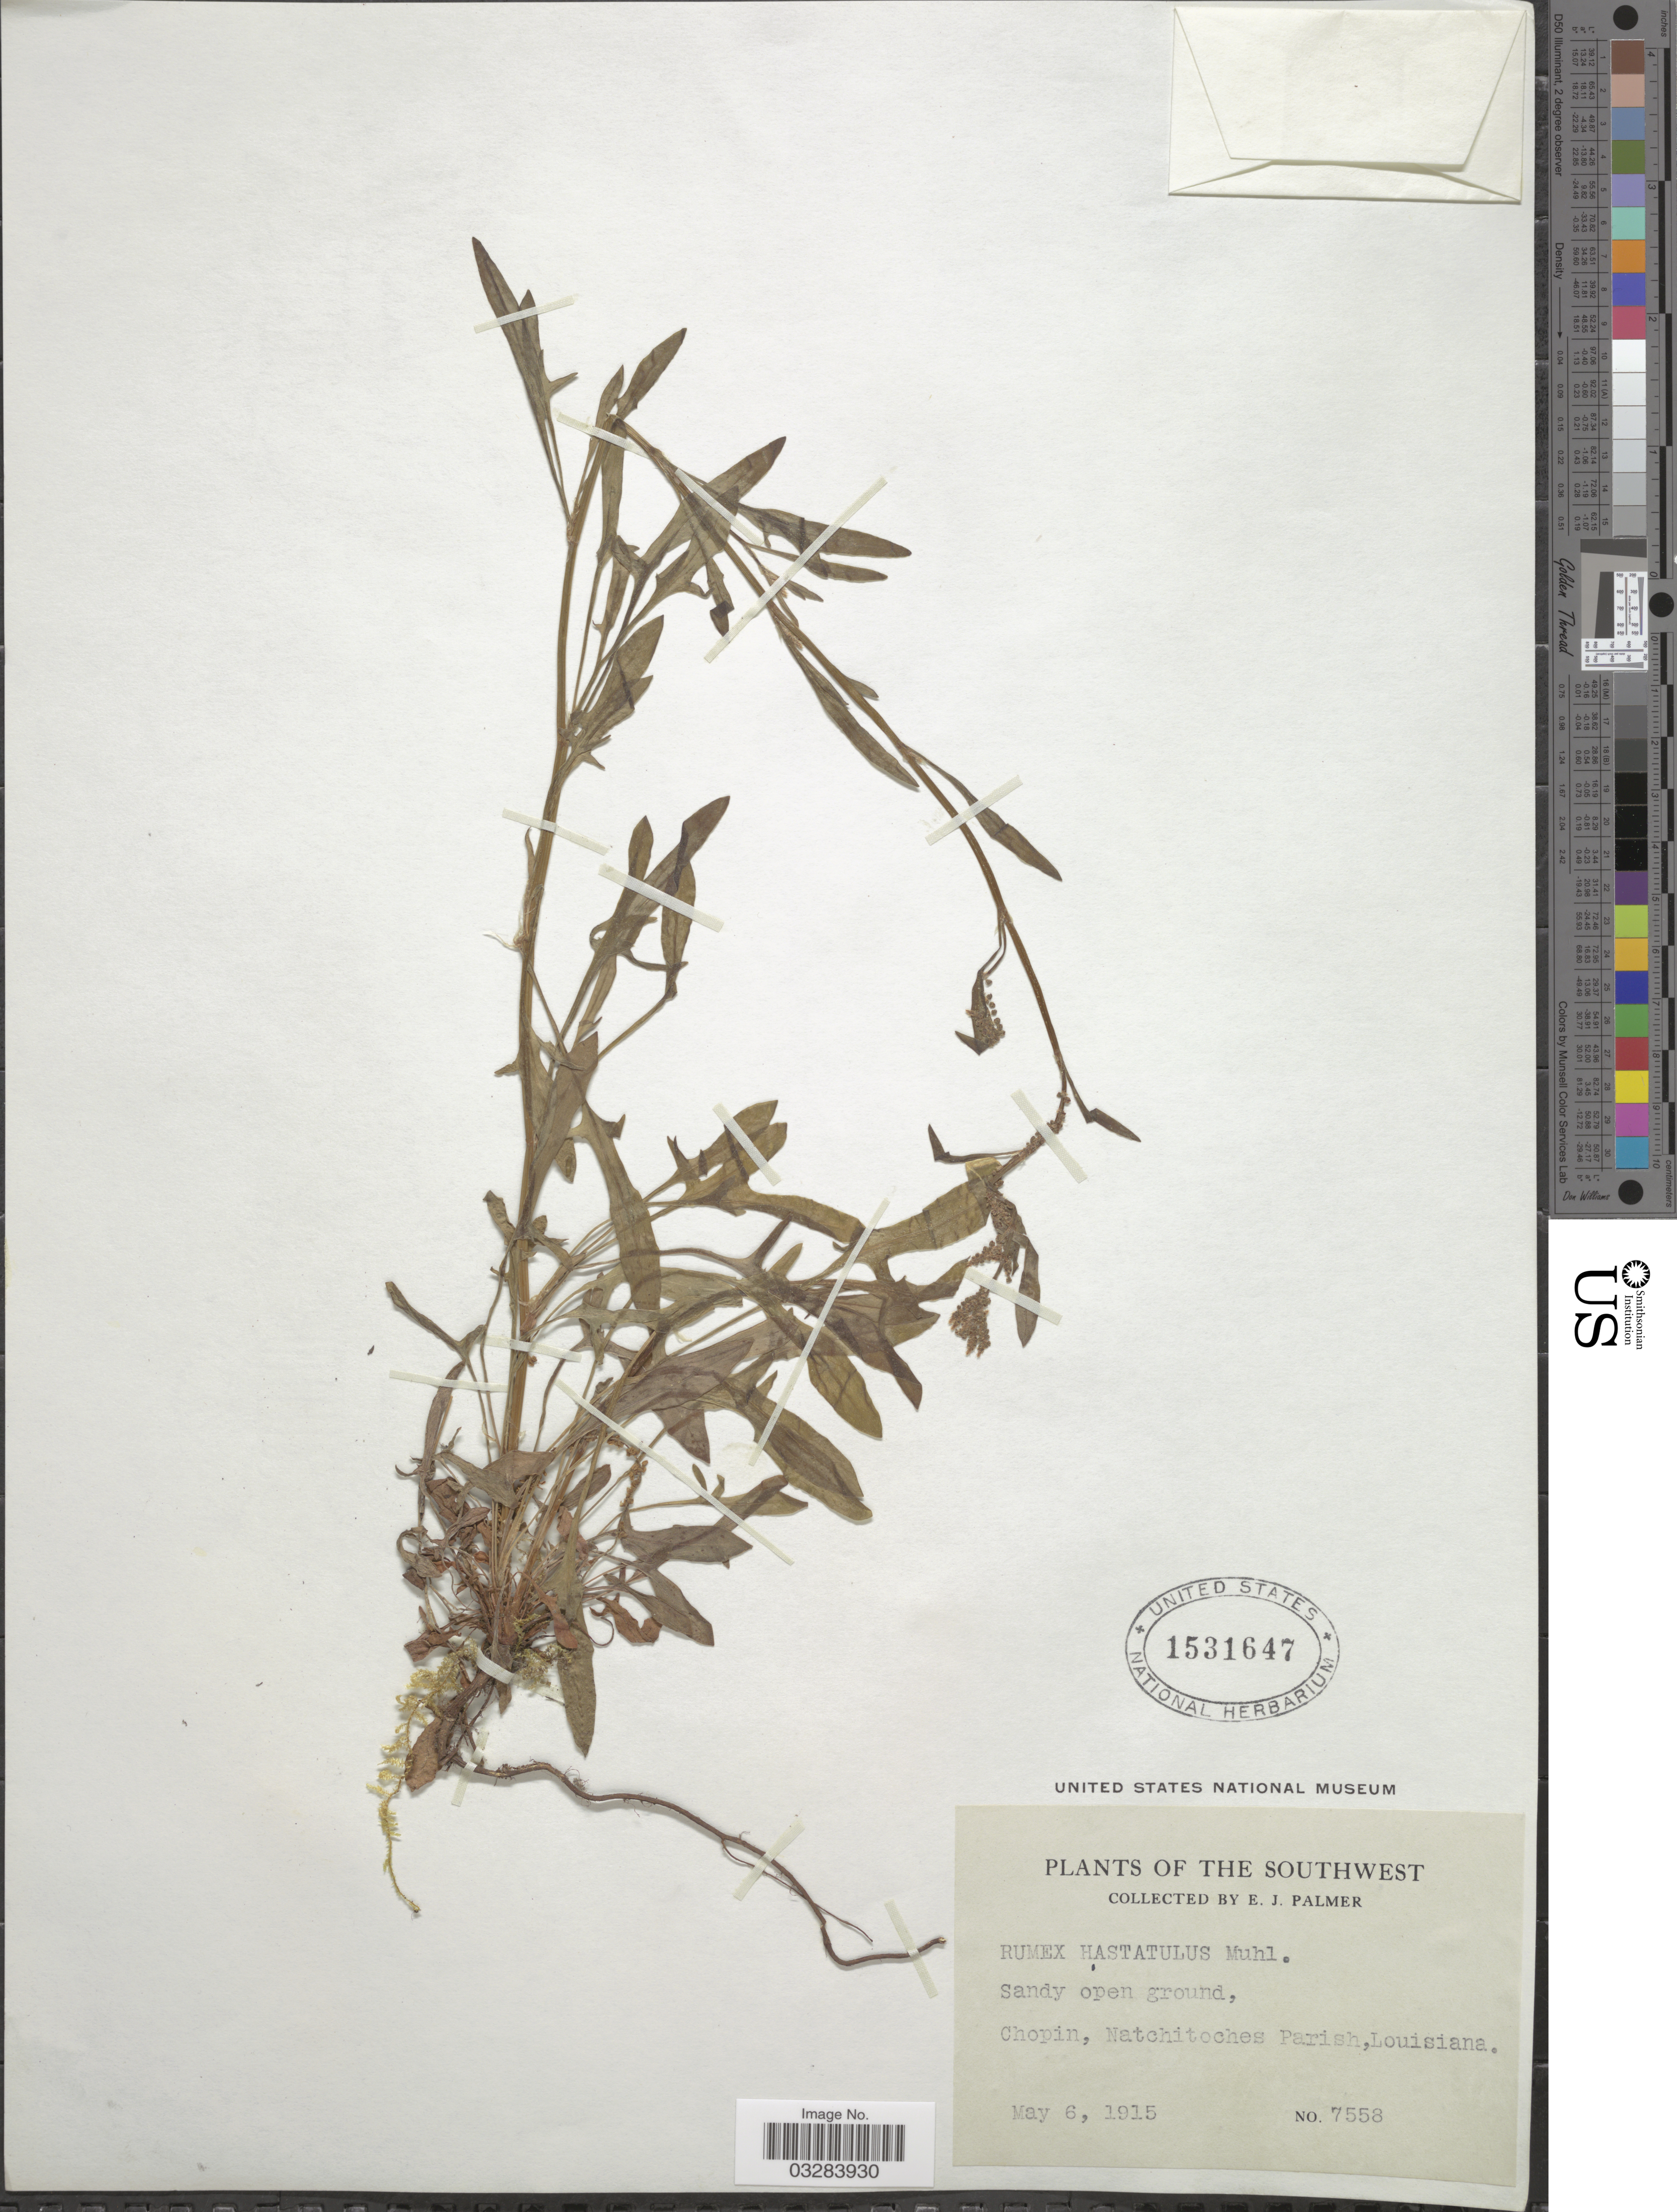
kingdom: Plantae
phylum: Tracheophyta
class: Magnoliopsida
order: Caryophyllales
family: Polygonaceae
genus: Rumex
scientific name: Rumex hastatulus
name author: Baldwin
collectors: E. J. Palmer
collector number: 7558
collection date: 1915-05-06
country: United States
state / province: Louisiana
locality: The Southwest. Chopin, Natchitoches Parish.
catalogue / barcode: US 1531647